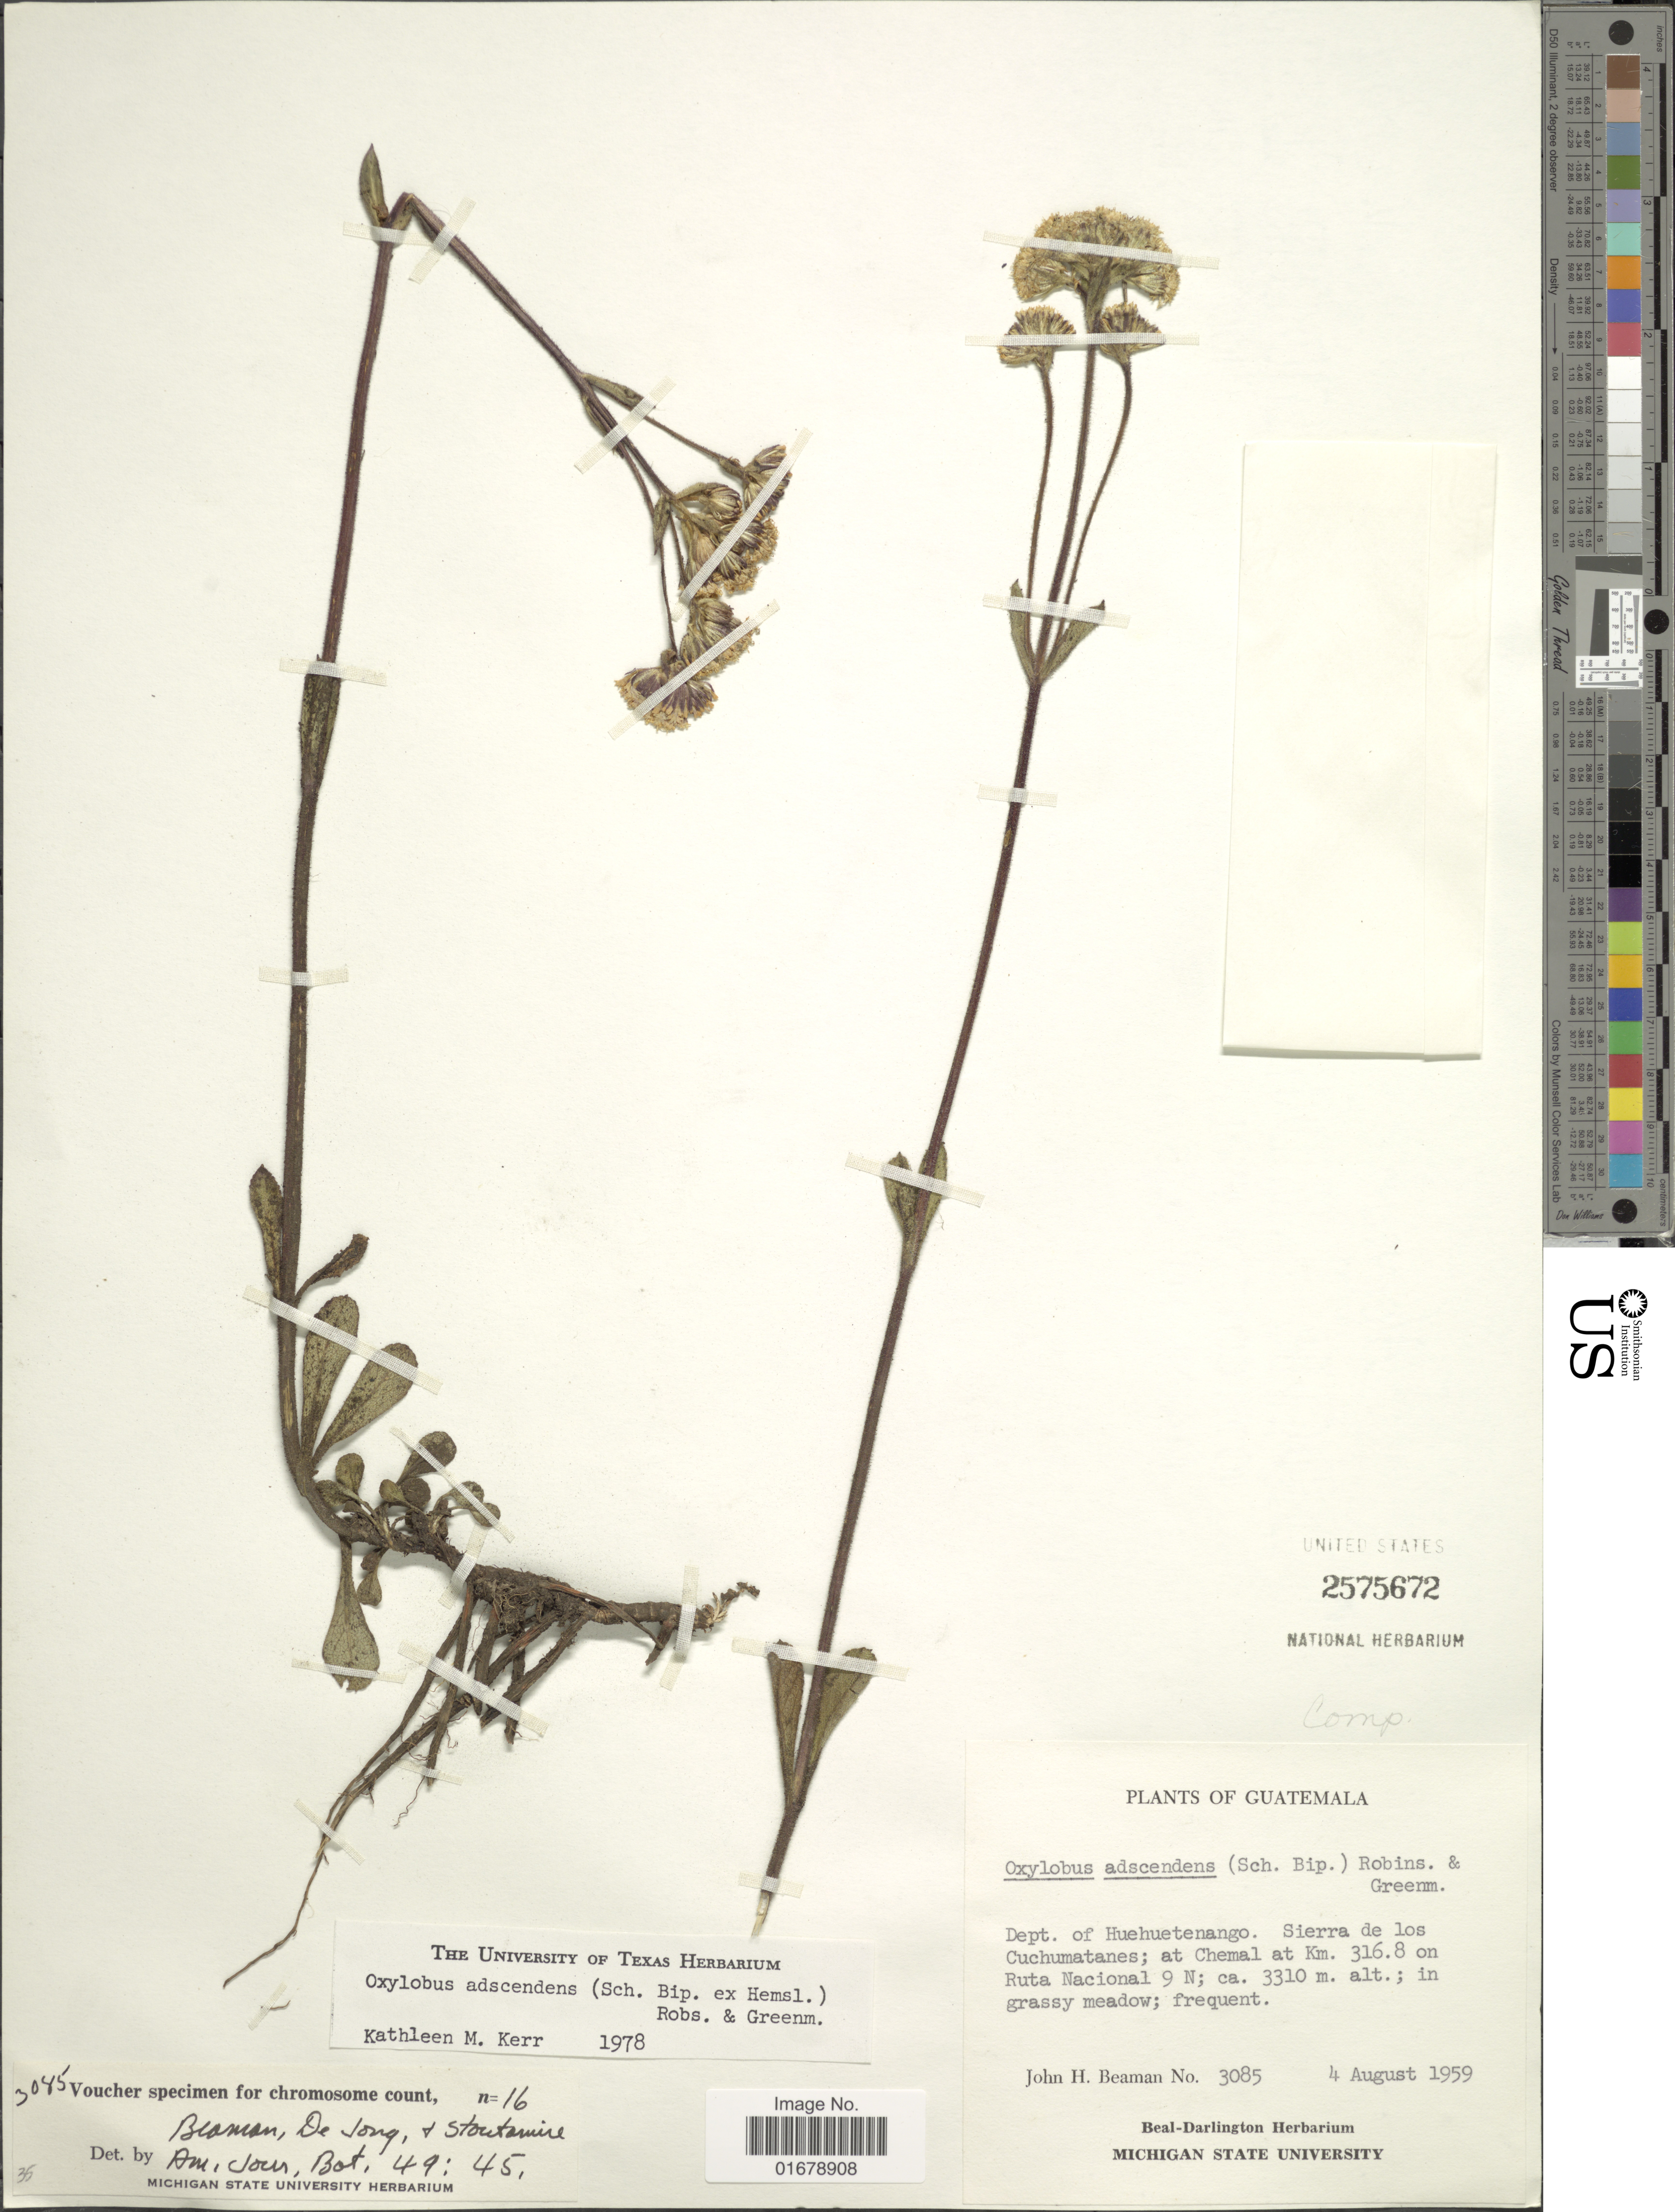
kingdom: Plantae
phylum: Tracheophyta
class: Magnoliopsida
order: Asterales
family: Asteraceae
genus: Oxylobus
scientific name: Oxylobus adscendens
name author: (Sch. Bip.) B.L. Rob. & Greenm. in B.L. Rob.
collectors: J. H. Beaman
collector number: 3085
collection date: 1959-08-04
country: Guatemala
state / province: Huehuetenango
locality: Guatemala. Dept. of Huehuetenango. Sierra de los Cuchumatanes; at Chemal at Km. 316.8 on Ruta Nacional 9 N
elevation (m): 3310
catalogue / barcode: US 2575672